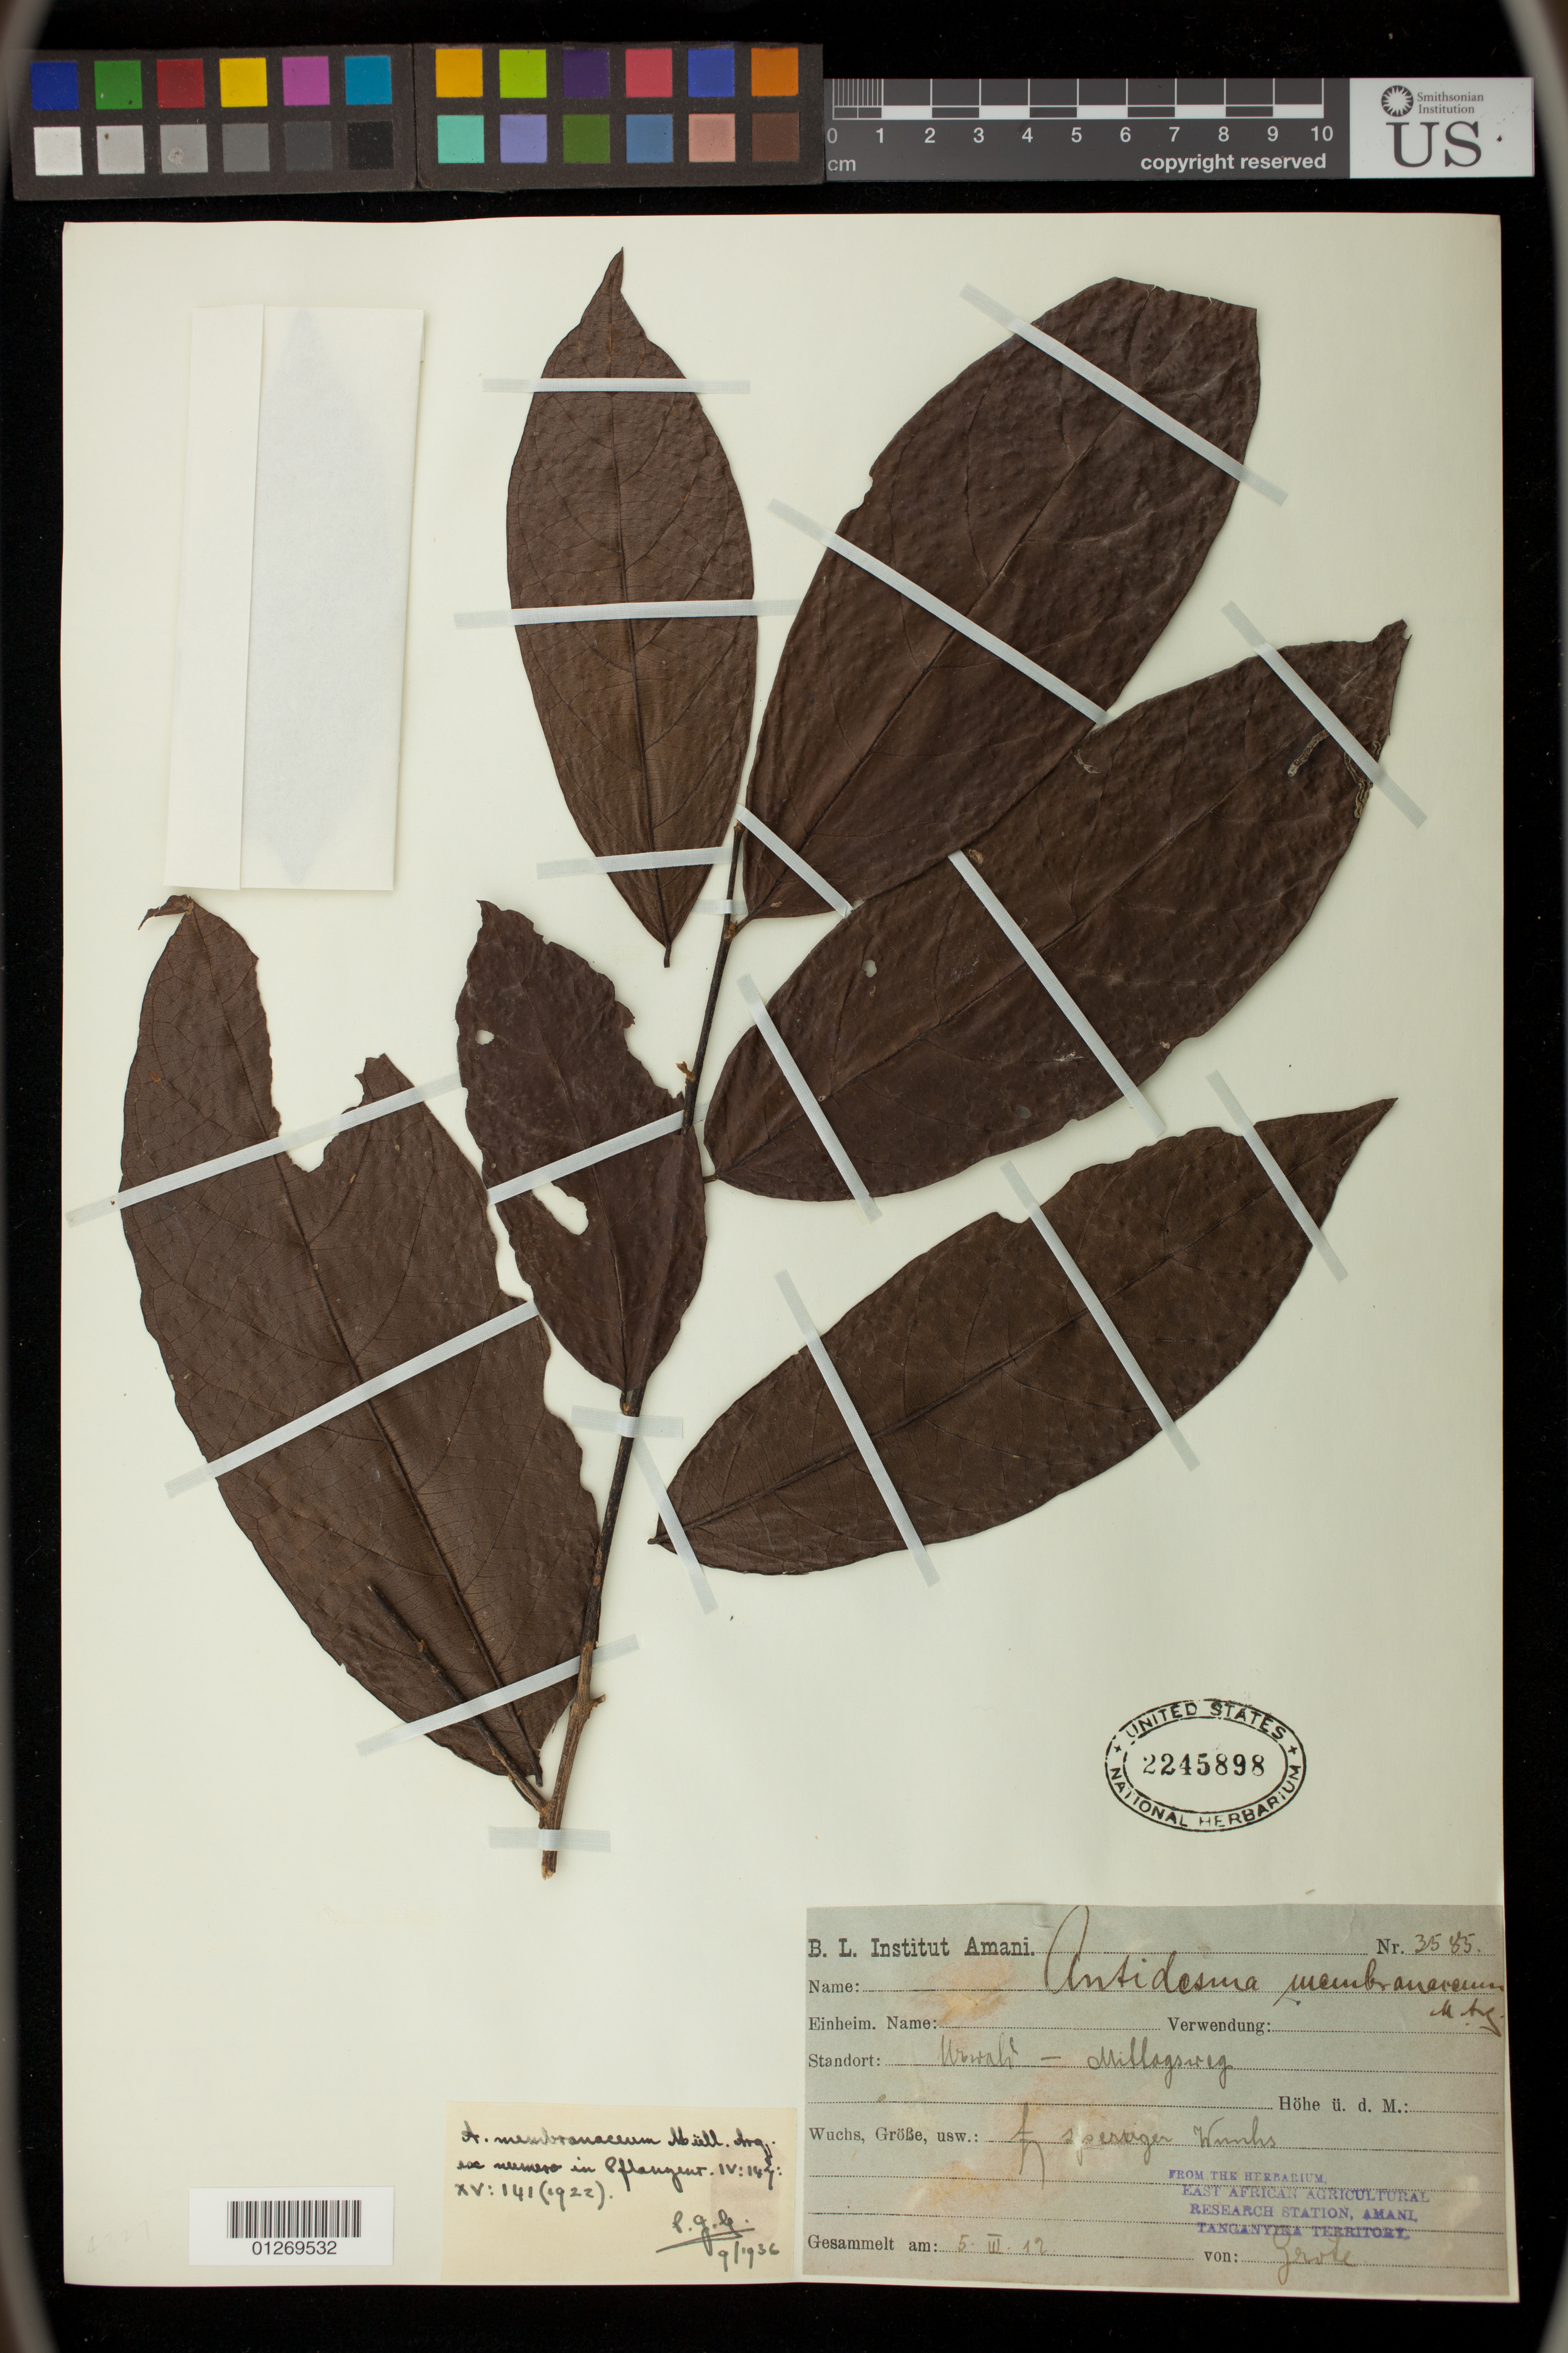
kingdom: Plantae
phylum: Tracheophyta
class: Magnoliopsida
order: Malpighiales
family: Phyllanthaceae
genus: Antidesma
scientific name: Antidesma membranaceum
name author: Müll. Arg.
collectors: -. Grote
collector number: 3585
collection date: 1912-03-05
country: Tanzania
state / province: Tanga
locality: From the East African Agricultural Research Station, Amani, Tanganyika Territory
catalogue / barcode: US 2245898